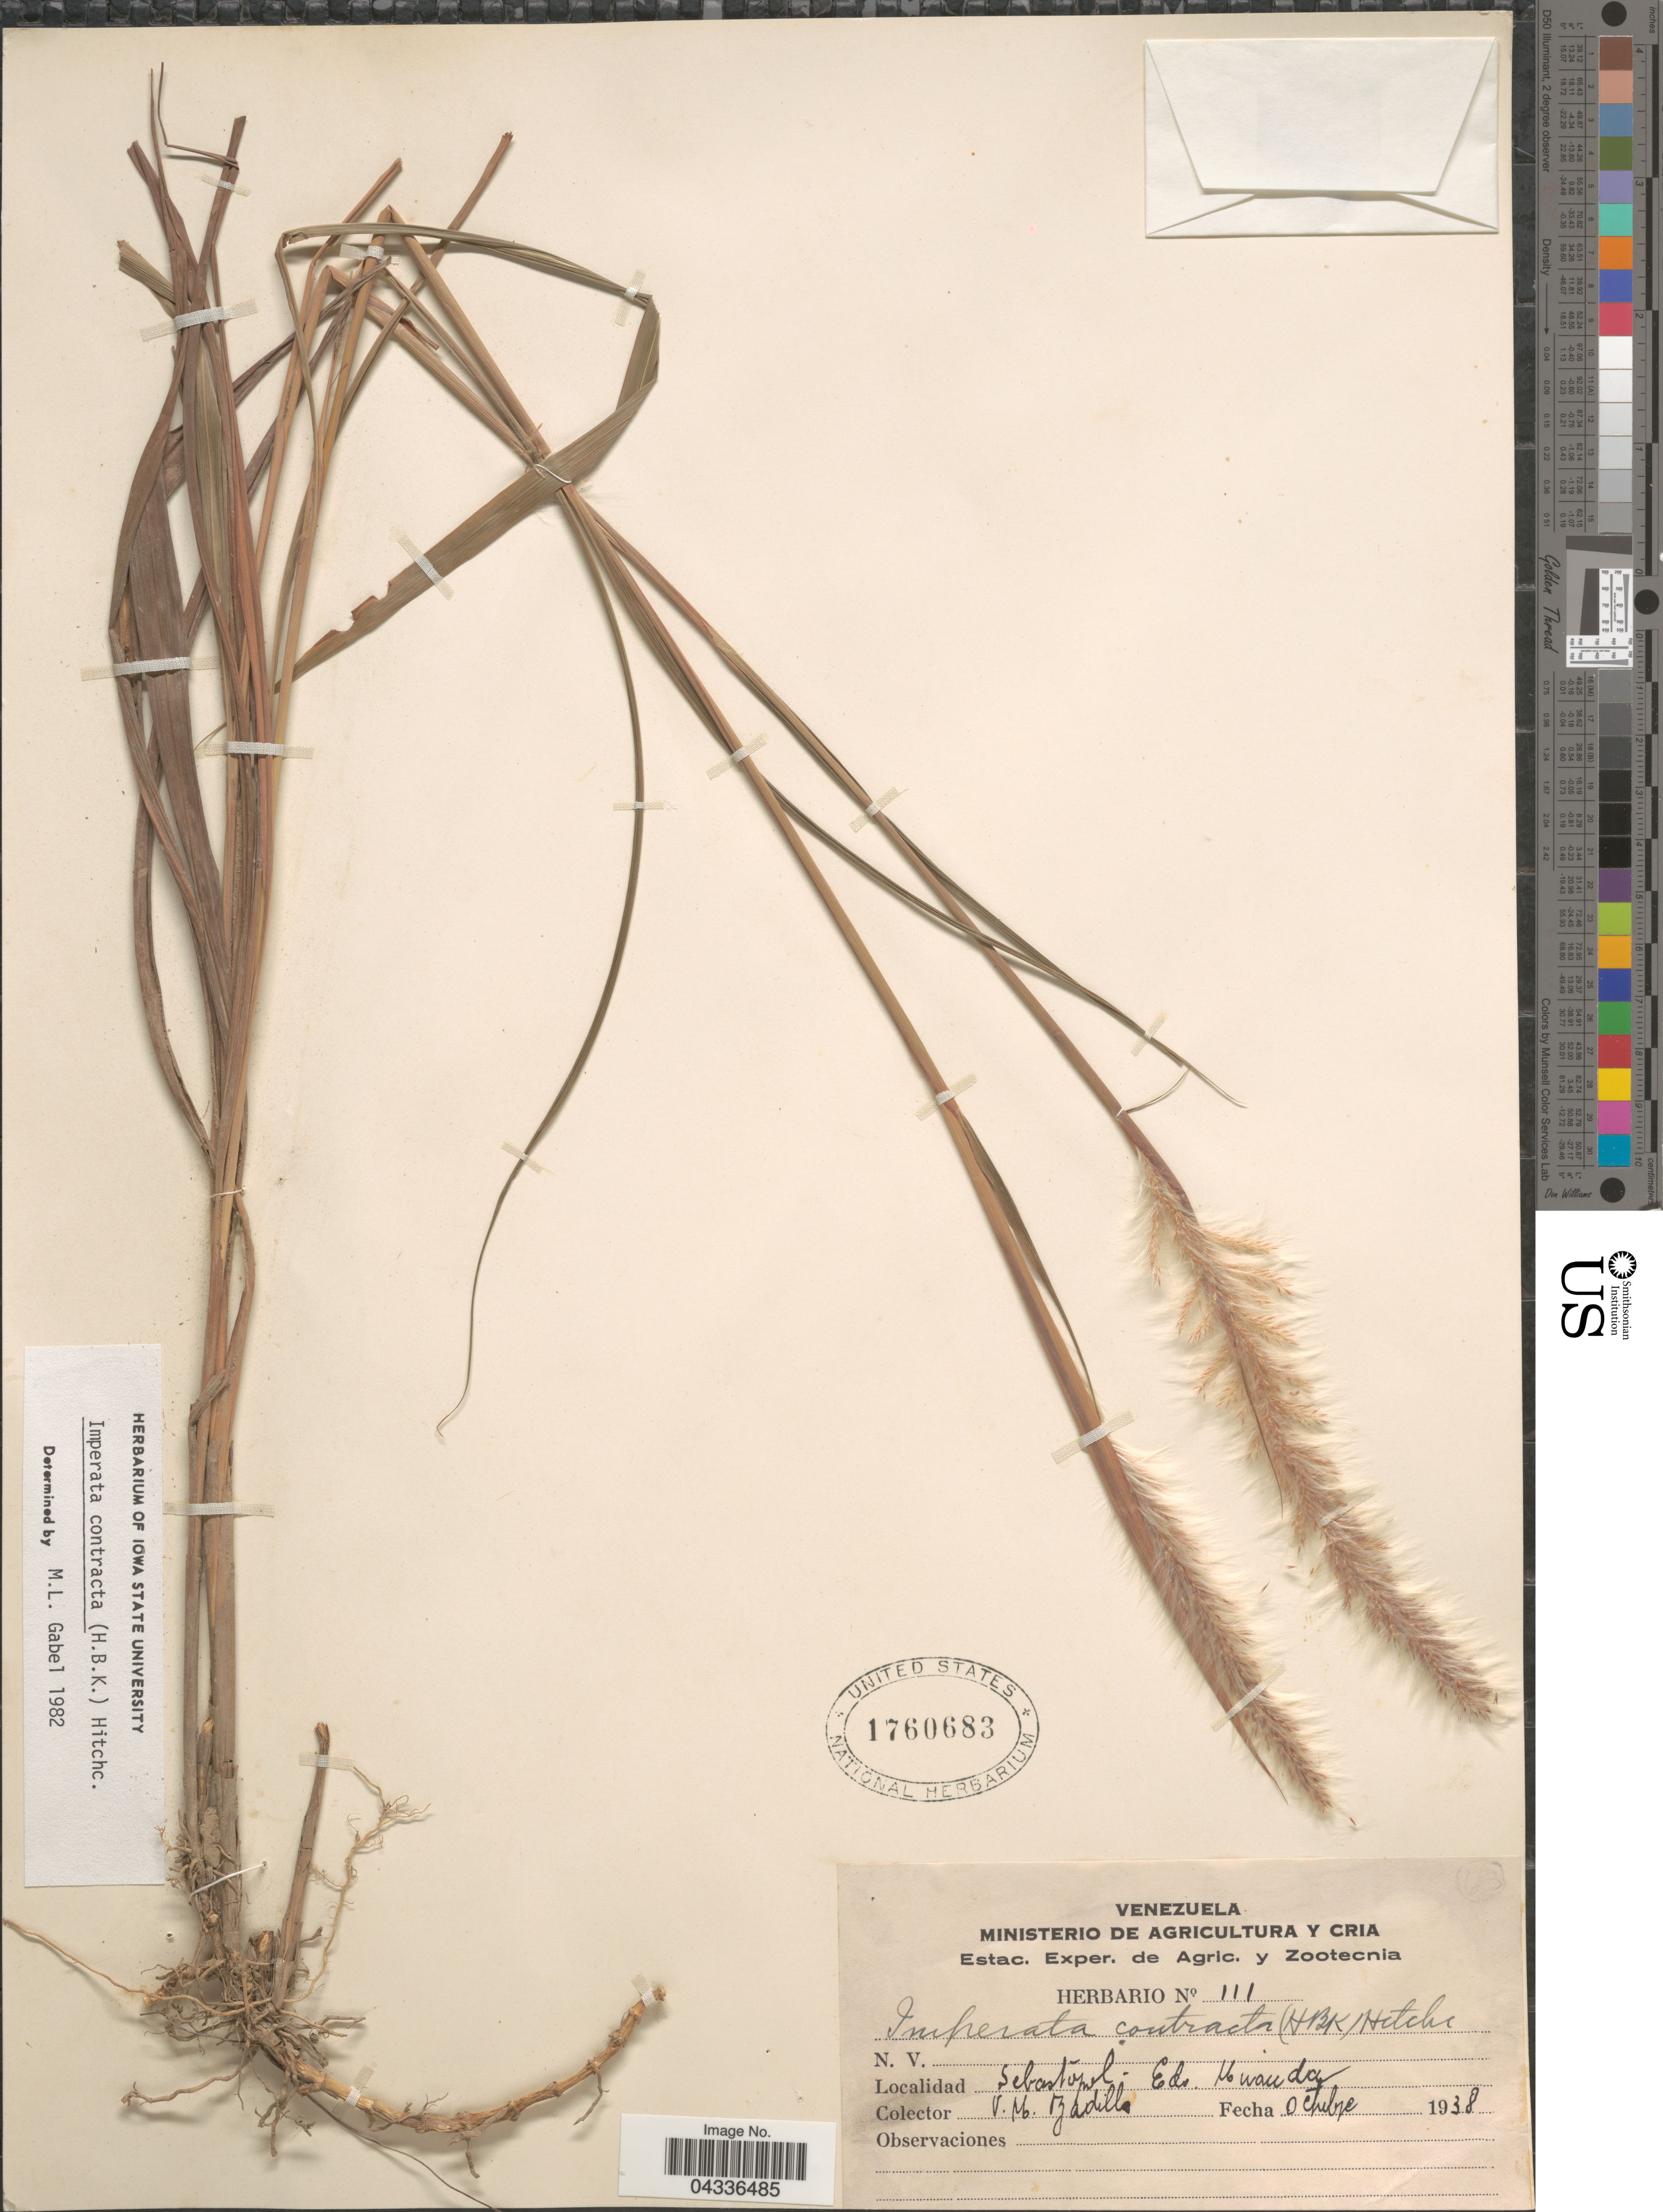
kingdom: Plantae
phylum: Tracheophyta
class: Liliopsida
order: Poales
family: Poaceae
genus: Imperata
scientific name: Imperata contracta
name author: (Kunth) Hitchc.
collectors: V. Zadilla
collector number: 111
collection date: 1938-10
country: Venezuela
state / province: Miranda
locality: Sebastopol.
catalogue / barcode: US 1760683